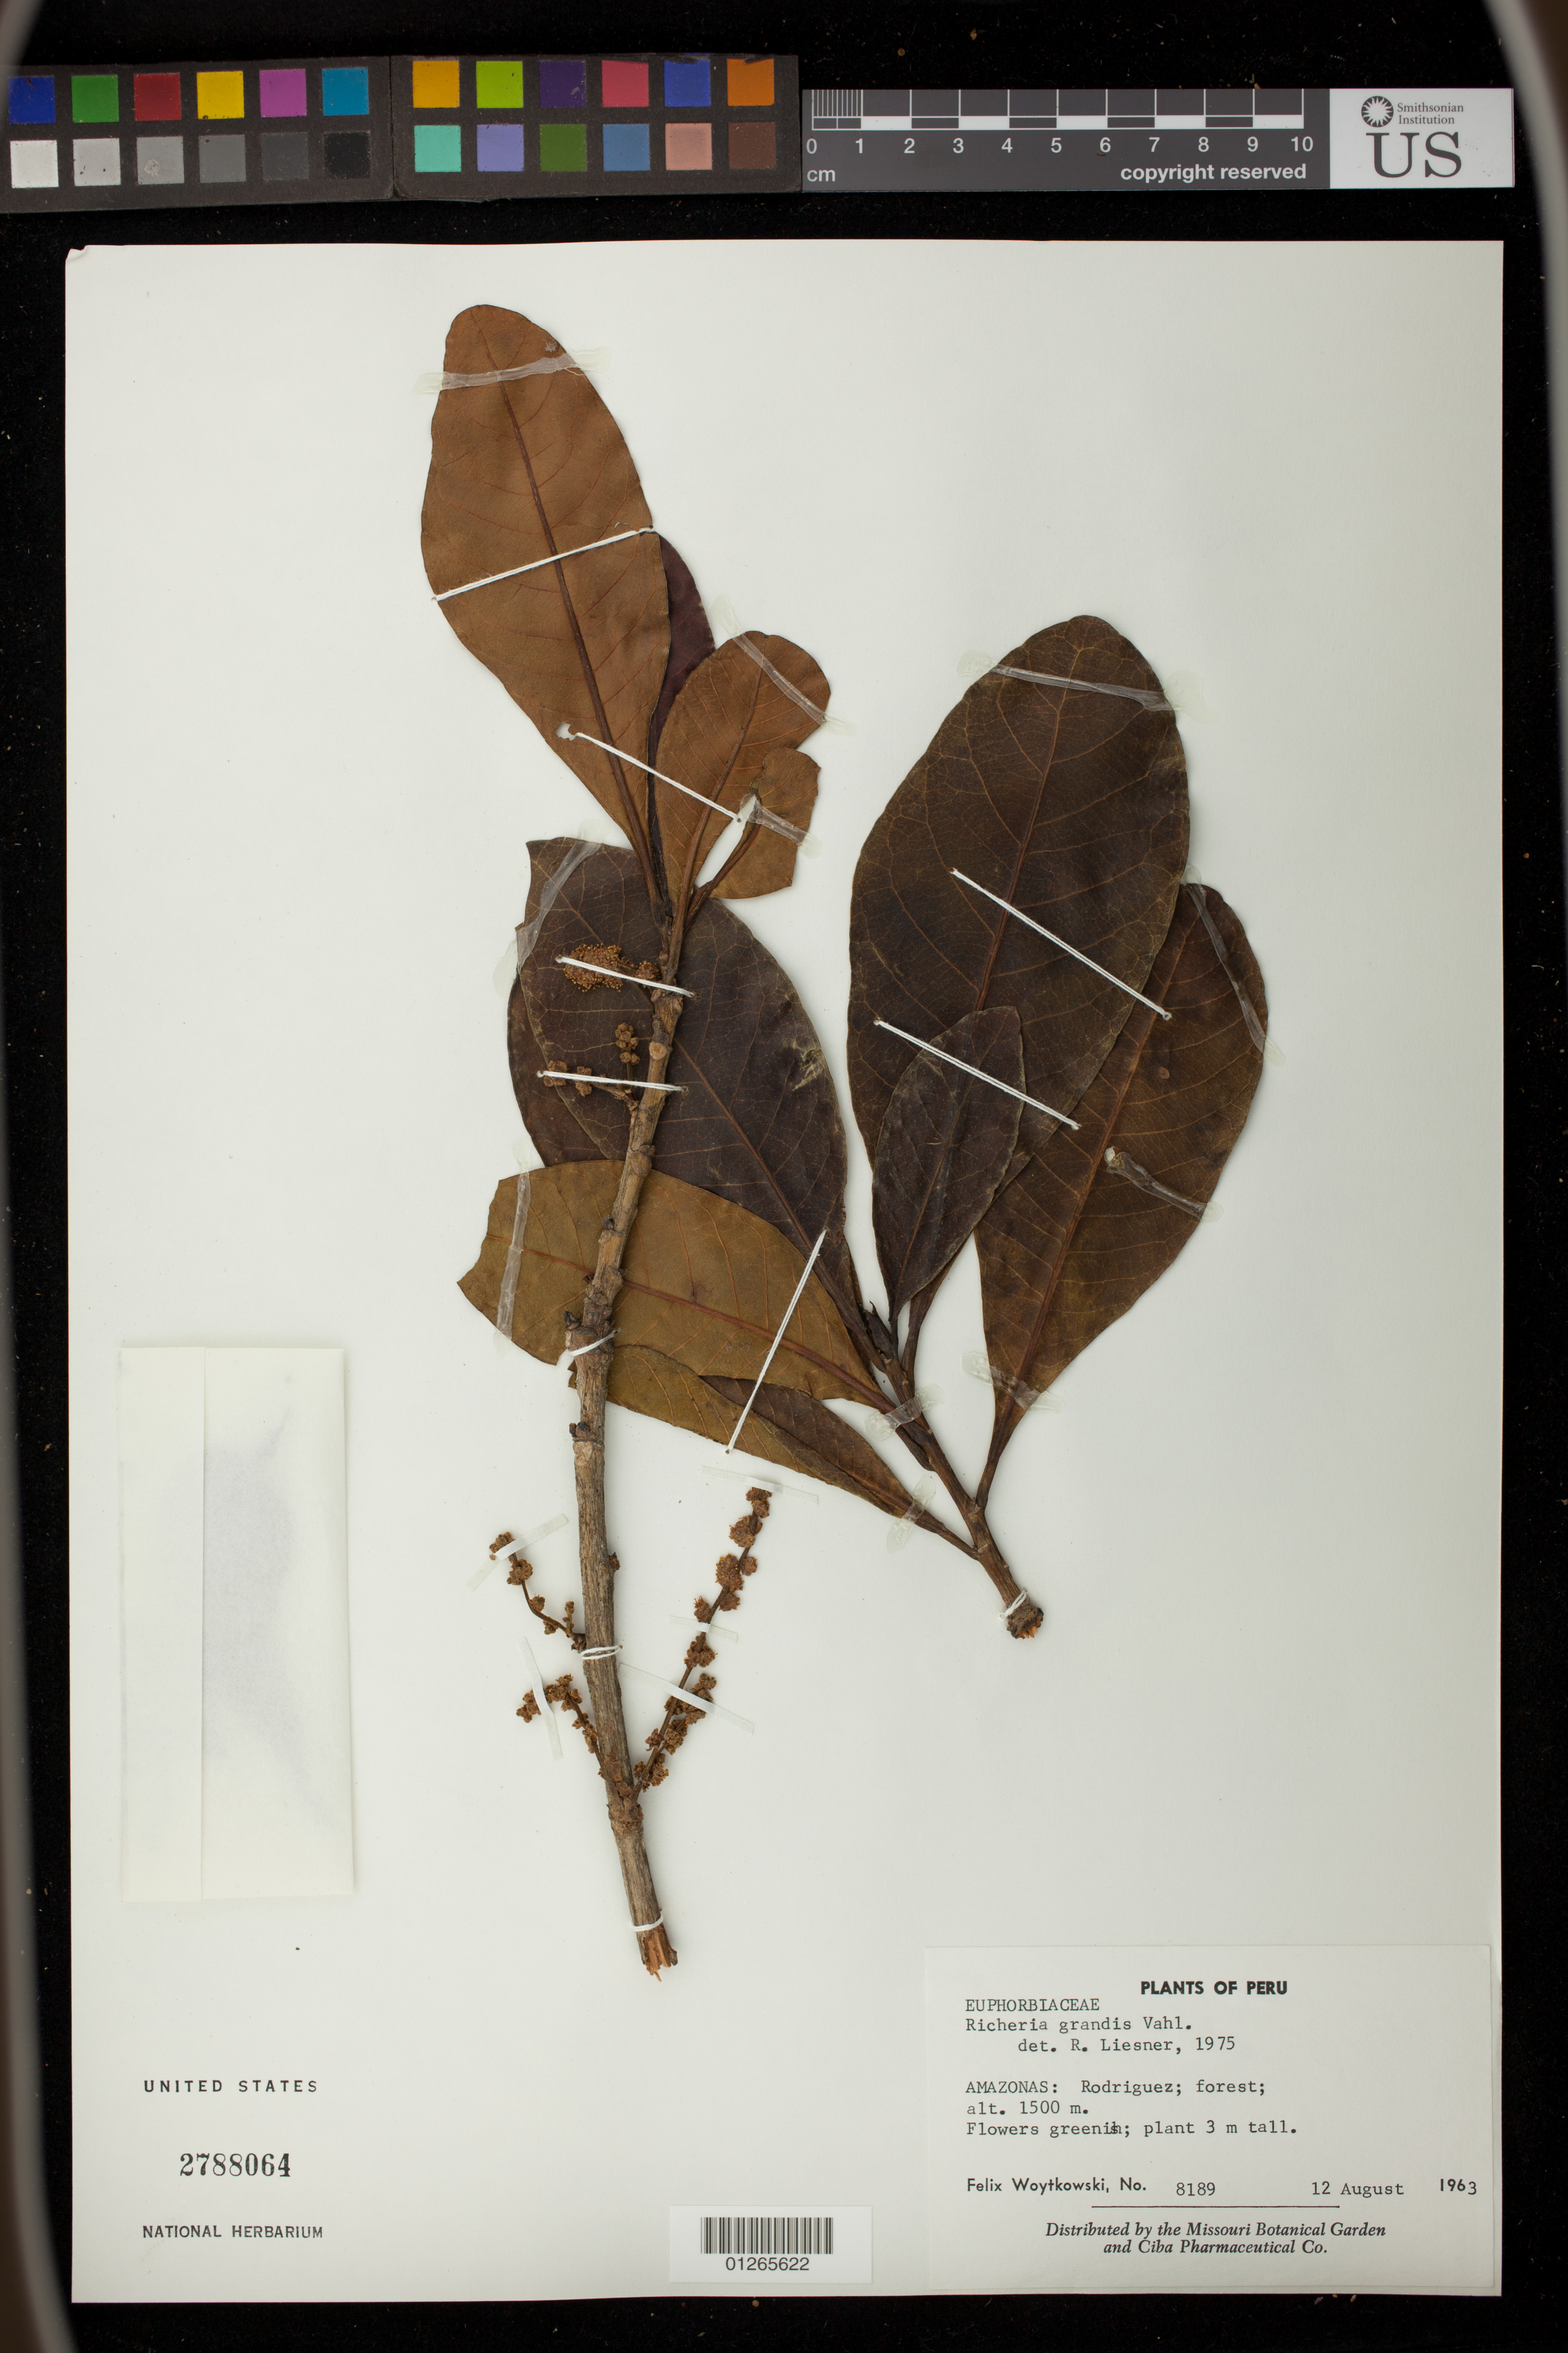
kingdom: Plantae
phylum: Tracheophyta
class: Magnoliopsida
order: Malpighiales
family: Phyllanthaceae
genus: Richeria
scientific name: Richeria grandis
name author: Vahl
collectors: F. Woytkowski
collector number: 8189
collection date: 1963-08-12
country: Peru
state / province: Amazonas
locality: Maynas: Dtto. Iquitos. Rio Nanay, Caserio de Mishana,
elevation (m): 1508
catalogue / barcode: US 2788064